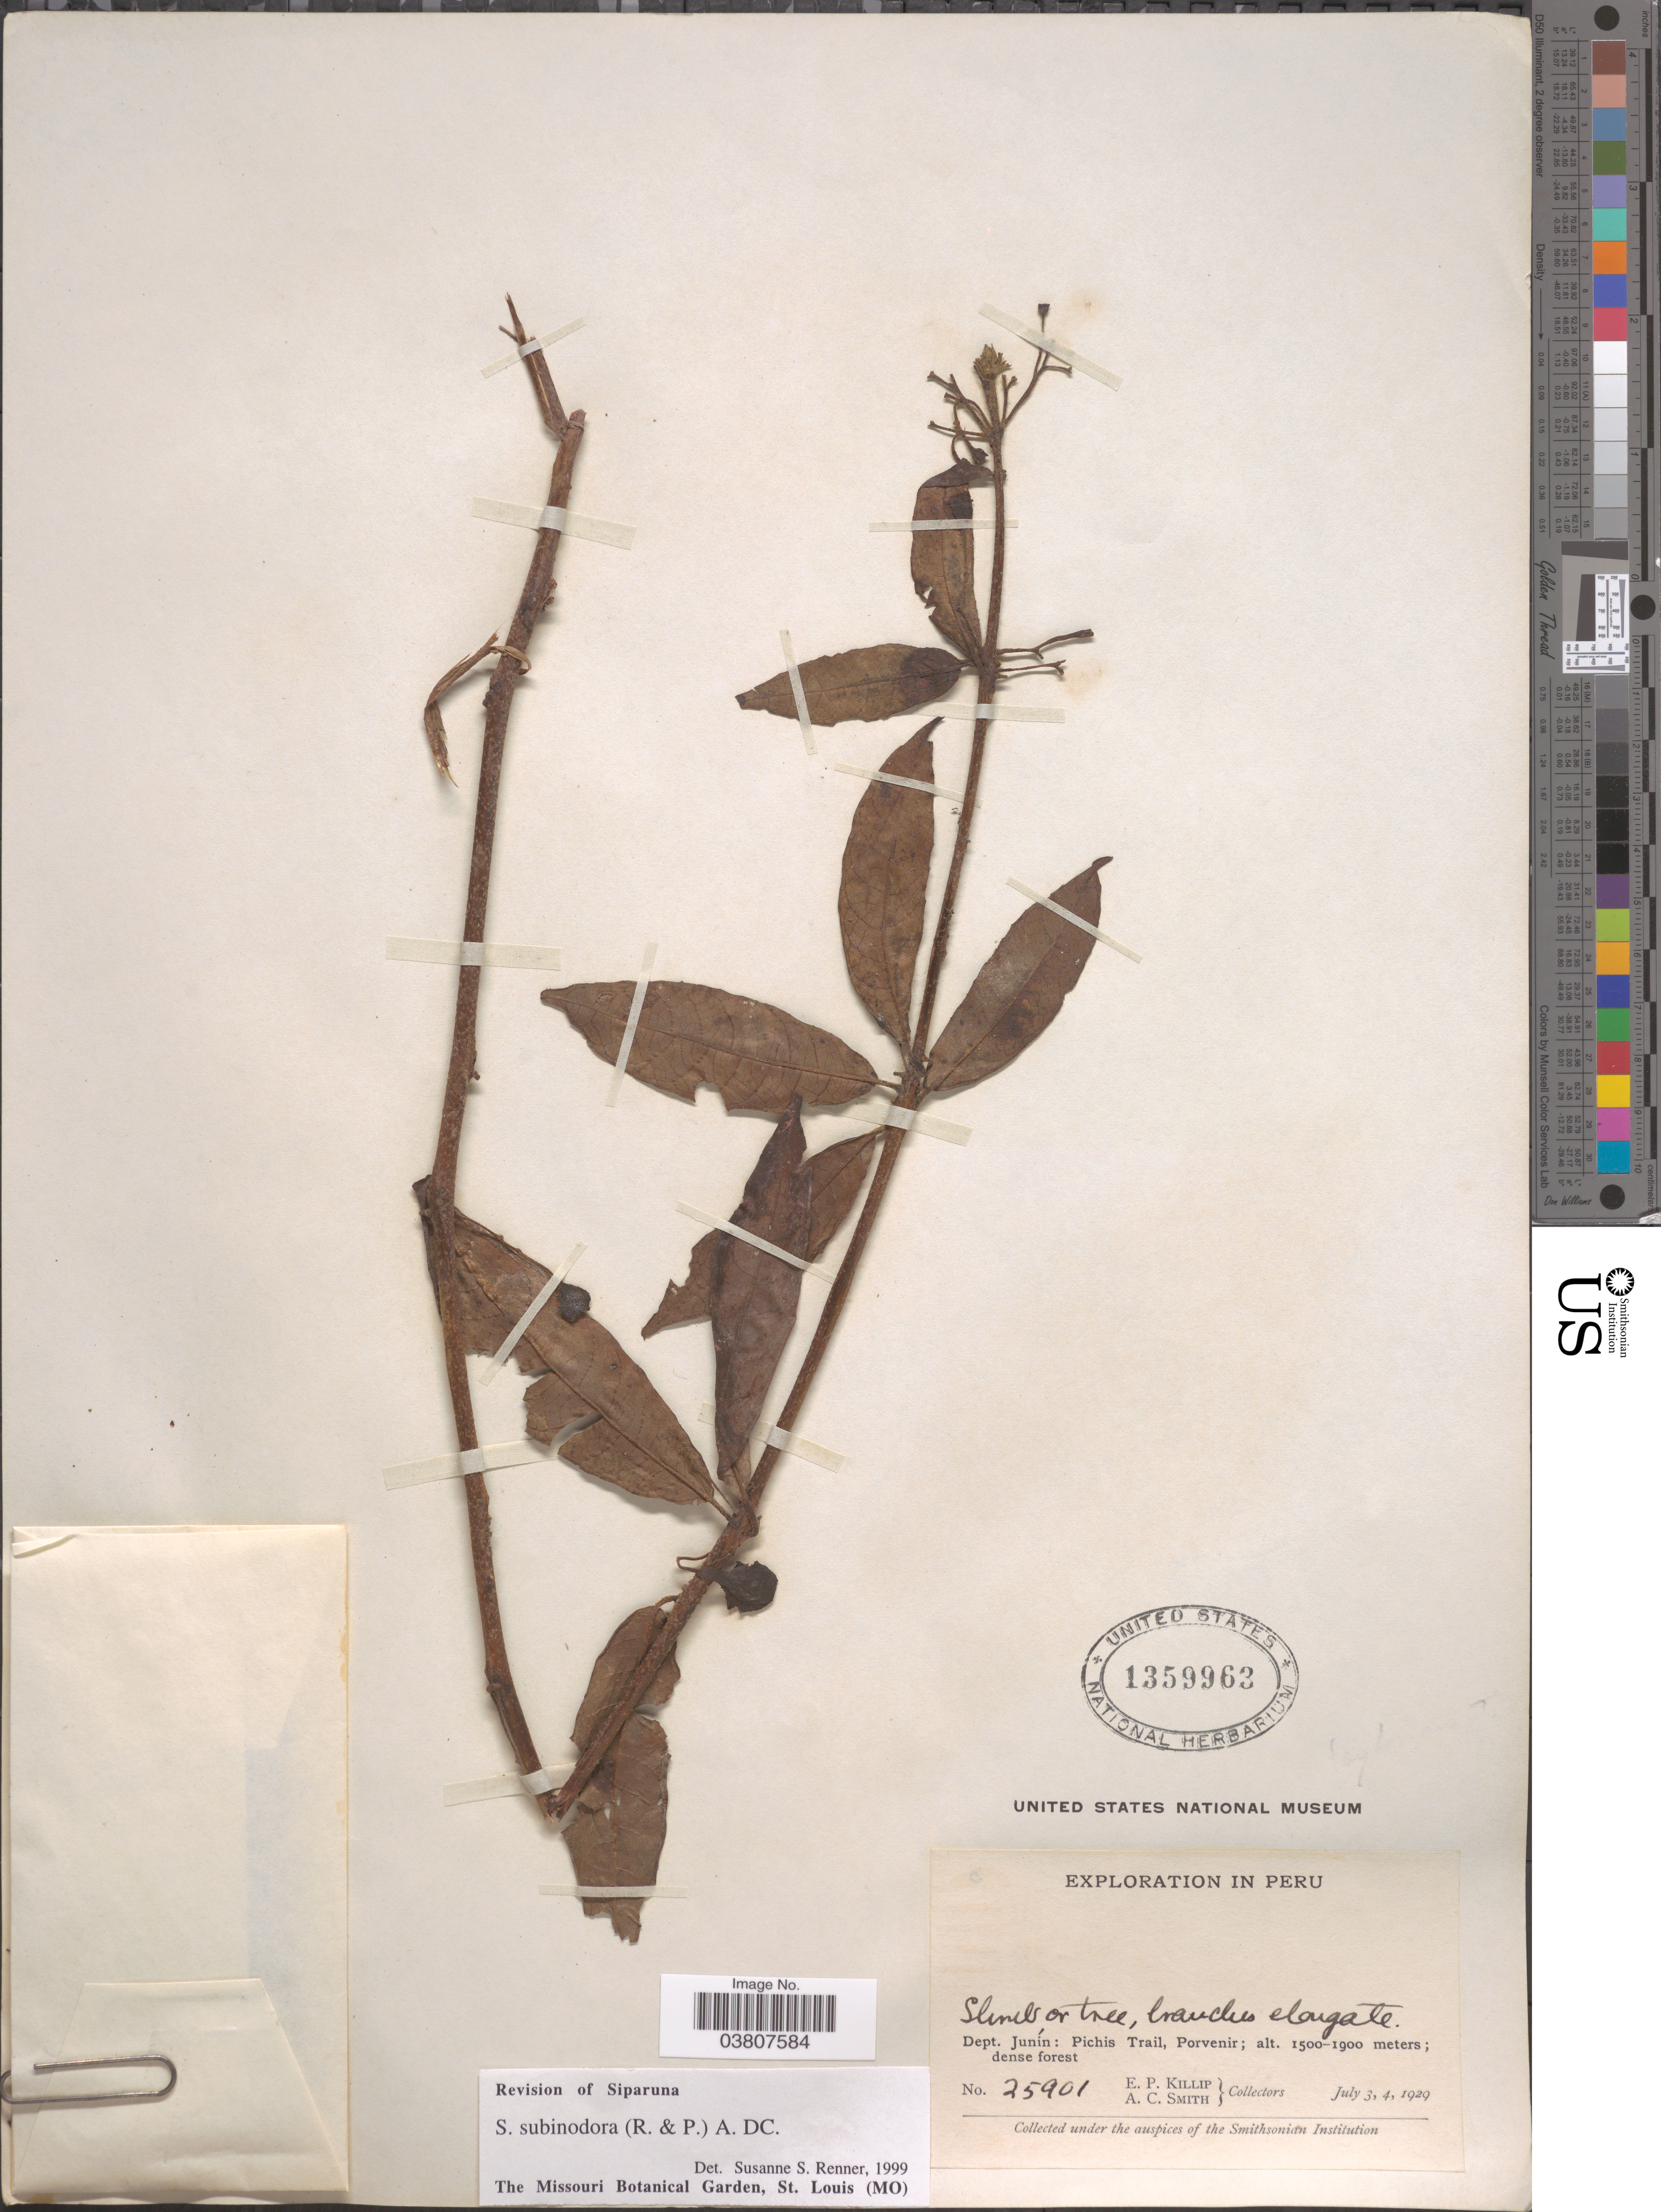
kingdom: Plantae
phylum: Tracheophyta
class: Magnoliopsida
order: Laurales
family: Siparunaceae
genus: Siparuna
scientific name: Siparuna subinodora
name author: (Ruiz & Pav.) A. DC.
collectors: E. P. Killip & A. C. Smith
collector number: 25901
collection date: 1929-07-03/1929-07-04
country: Peru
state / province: Junín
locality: Dept. Junín: Pichis Trail, Porvenir.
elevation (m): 1500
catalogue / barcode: US 1359963